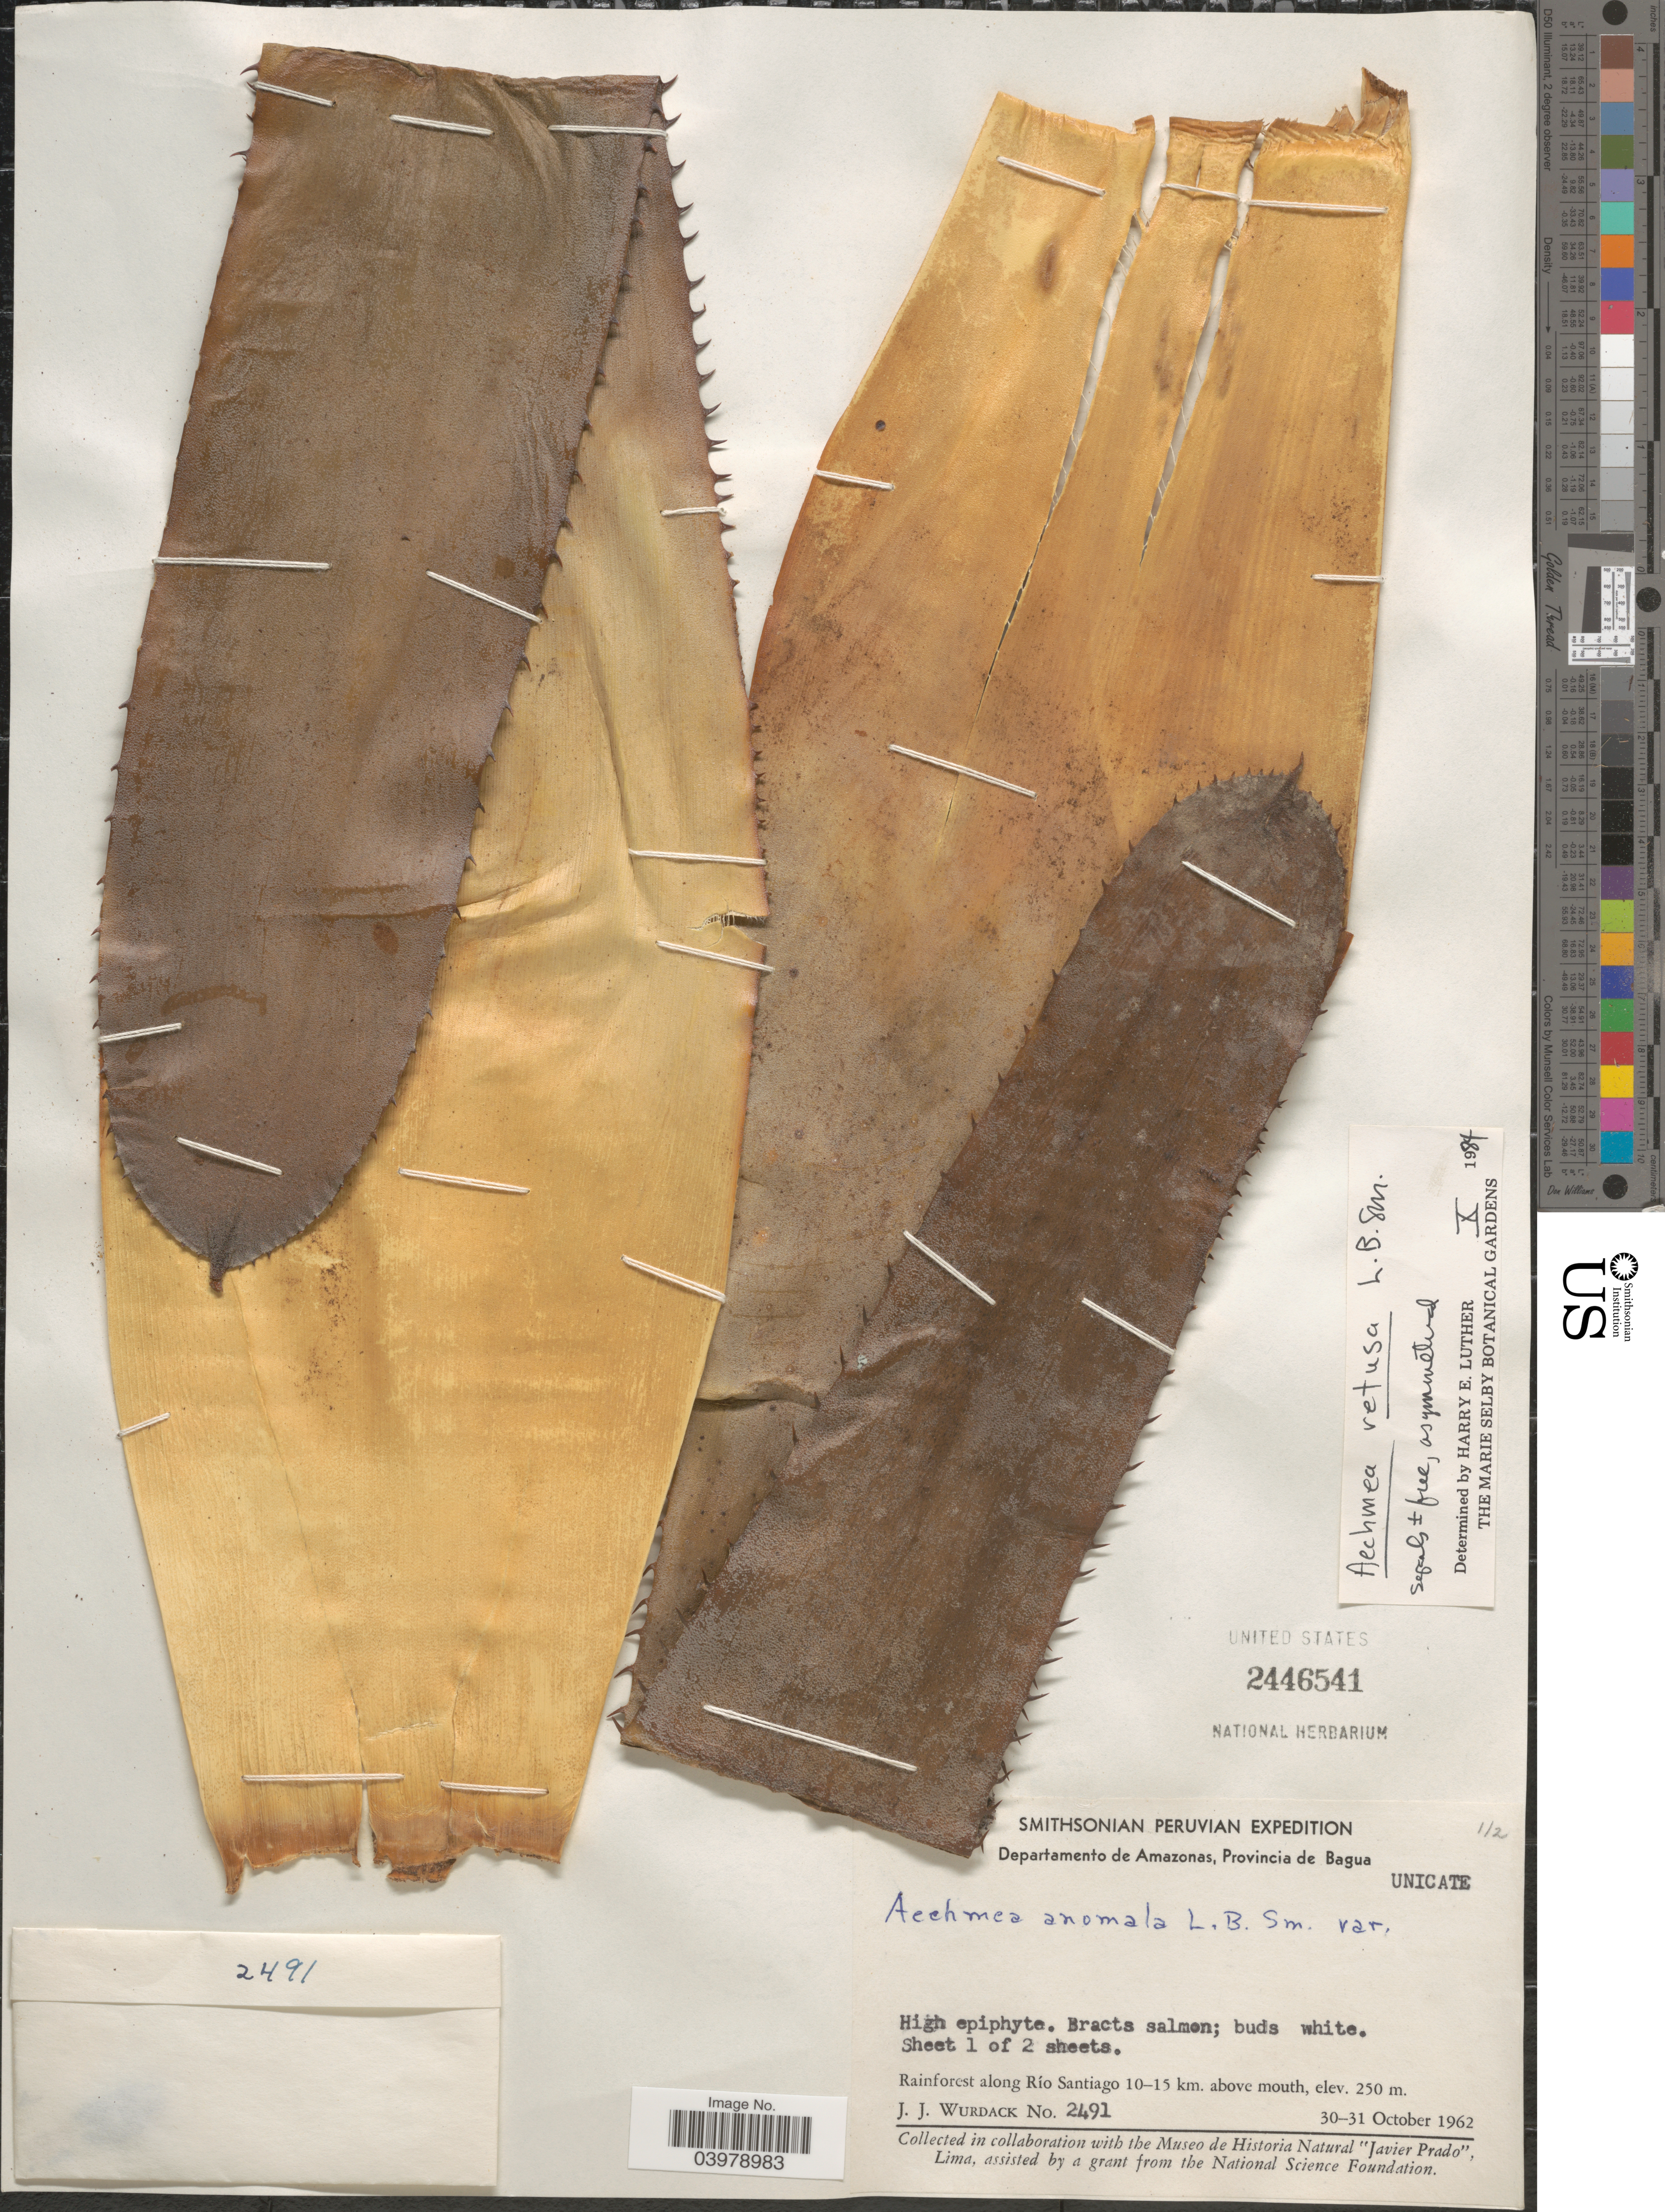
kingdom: Plantae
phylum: Tracheophyta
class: Liliopsida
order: Poales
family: Bromeliaceae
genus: Aechmea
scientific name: Aechmea anomala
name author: L.B. Sm.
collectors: J. J. Wurdack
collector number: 2491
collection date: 1962-10-30/1962-10-31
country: Peru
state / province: Amazonas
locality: Departamento de Amazonas, Provincia de Bagua. Rainforest along Río Santiago 10-15 km. above mouth.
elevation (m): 250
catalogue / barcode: US 2446541